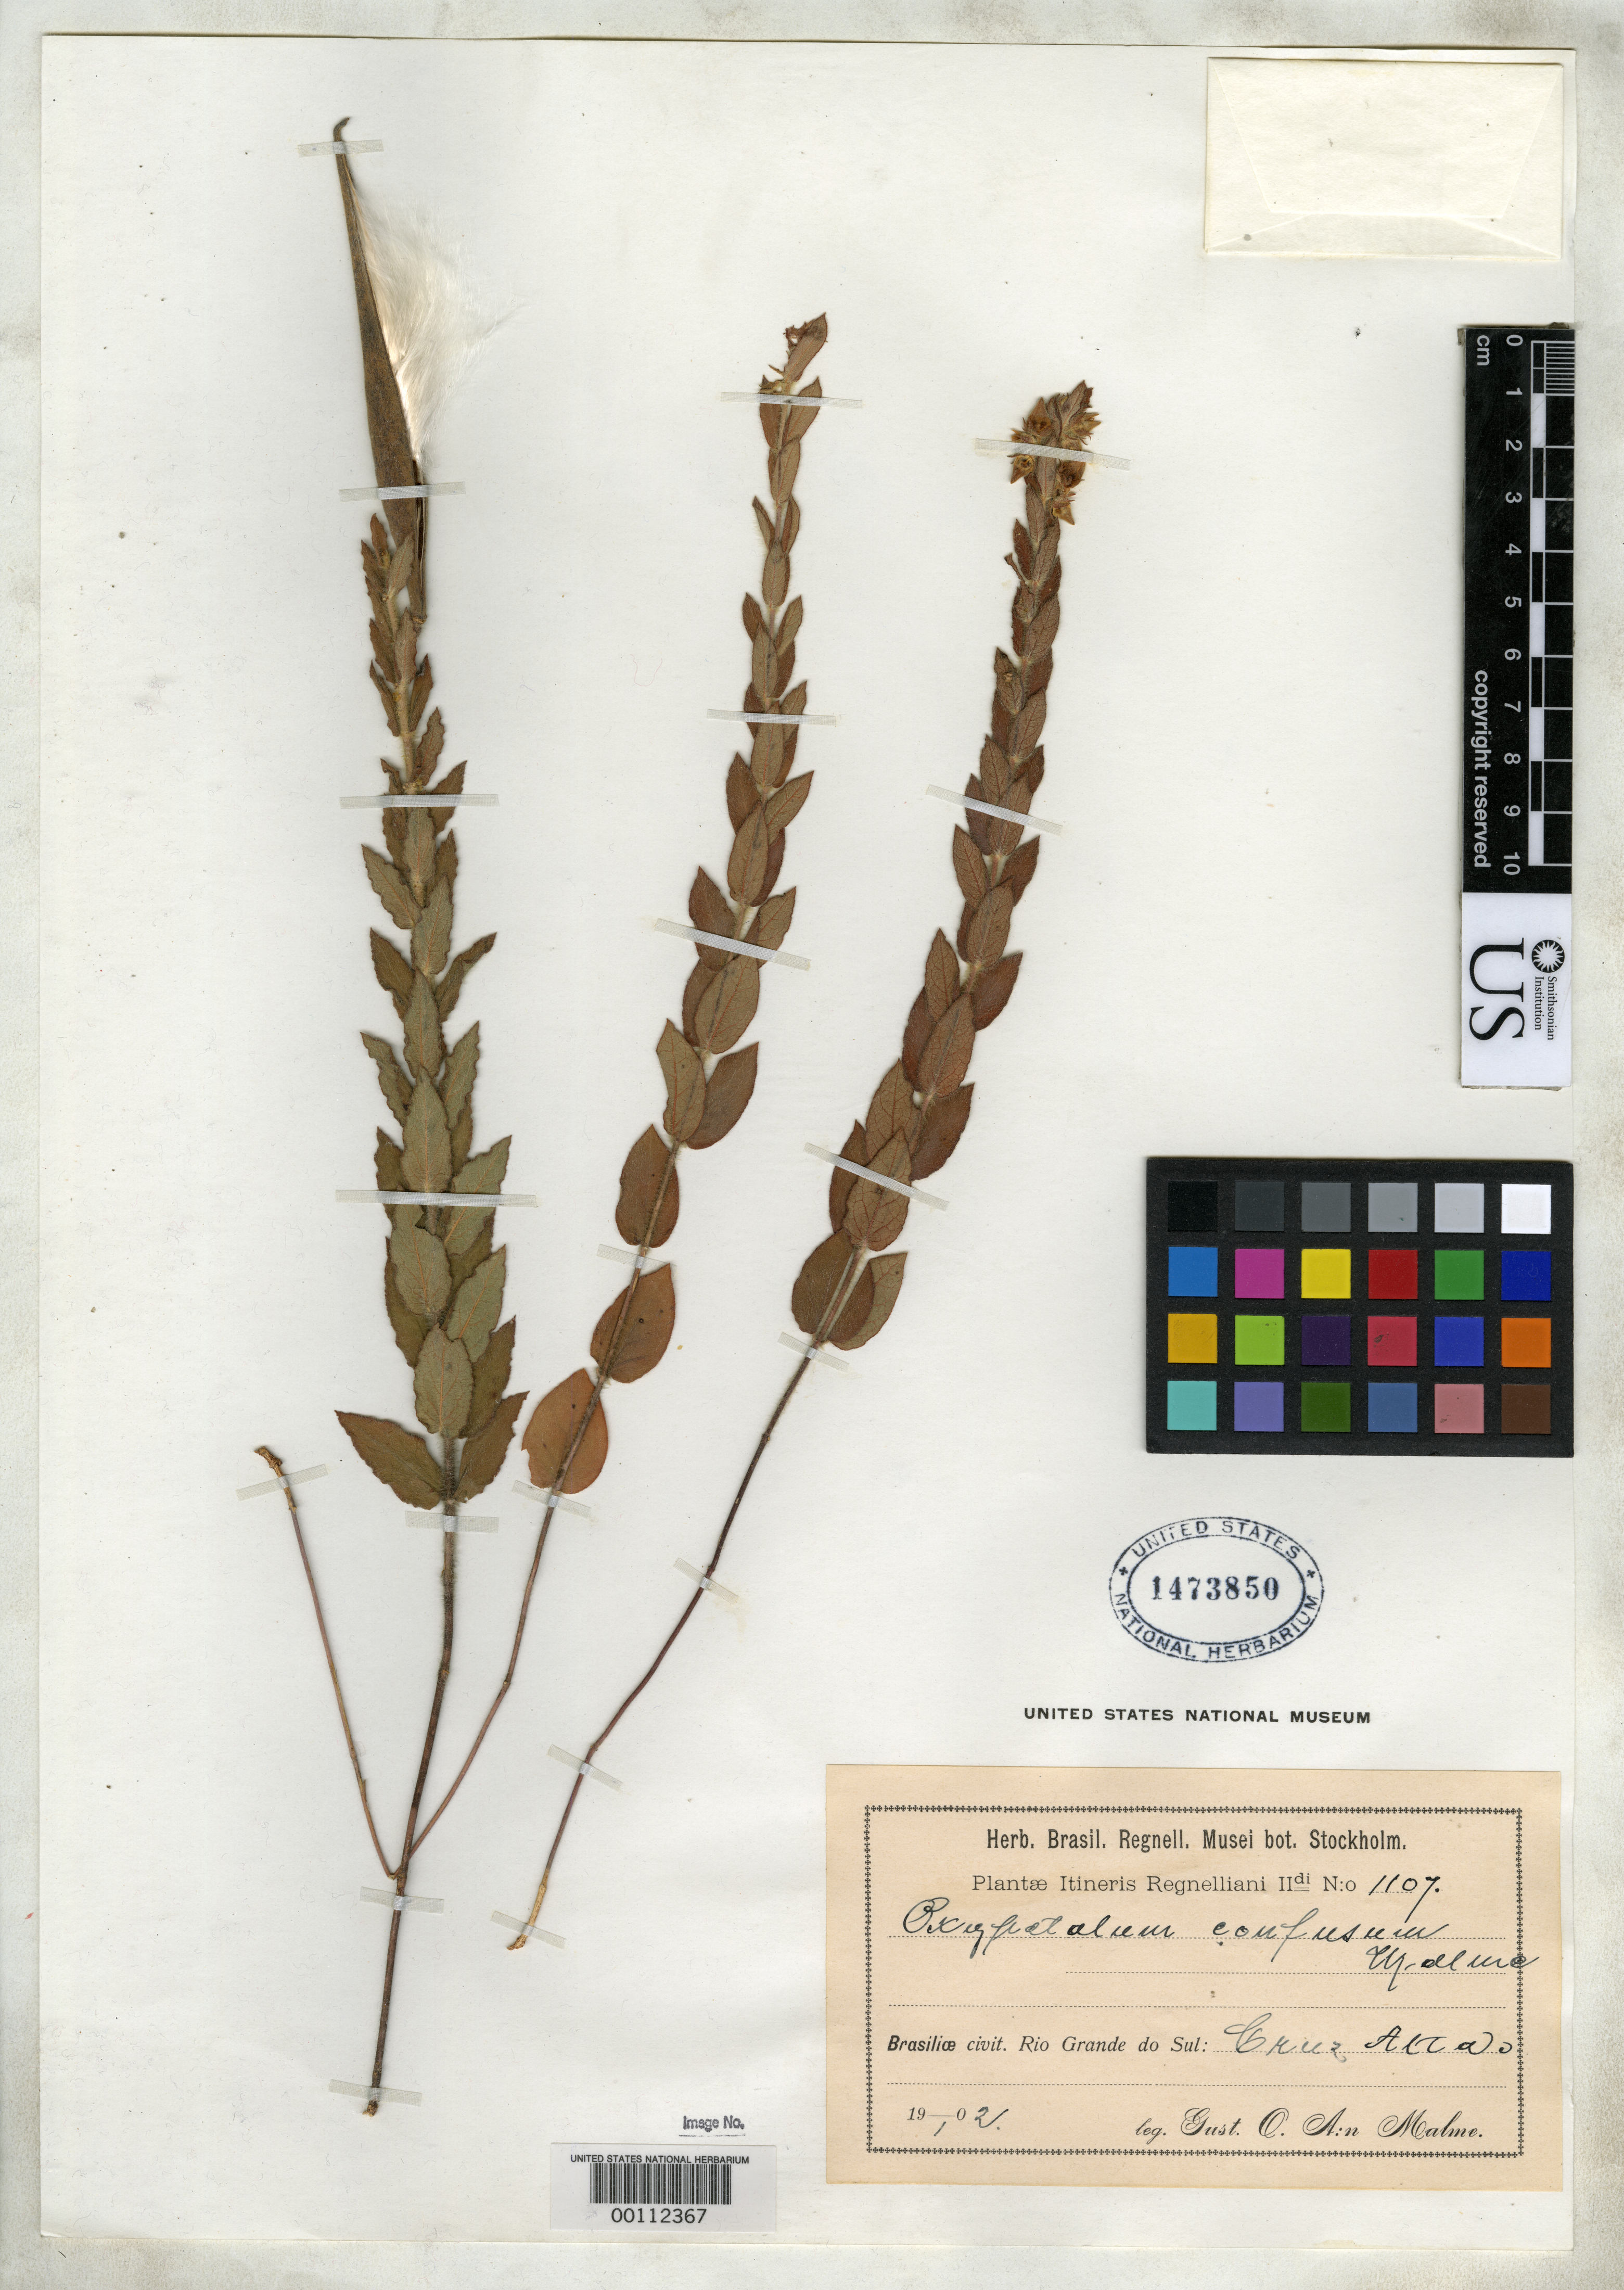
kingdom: Plantae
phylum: Tracheophyta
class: Magnoliopsida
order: Gentianales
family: Apocynaceae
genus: Oxypetalum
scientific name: Oxypetalum confusum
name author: Malme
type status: Type Collection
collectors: G. O. A. Malme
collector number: II 1107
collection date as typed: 1902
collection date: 1902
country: Brazil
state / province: Rio Grande do Sul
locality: Cruz Altao.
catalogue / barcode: US 1473850